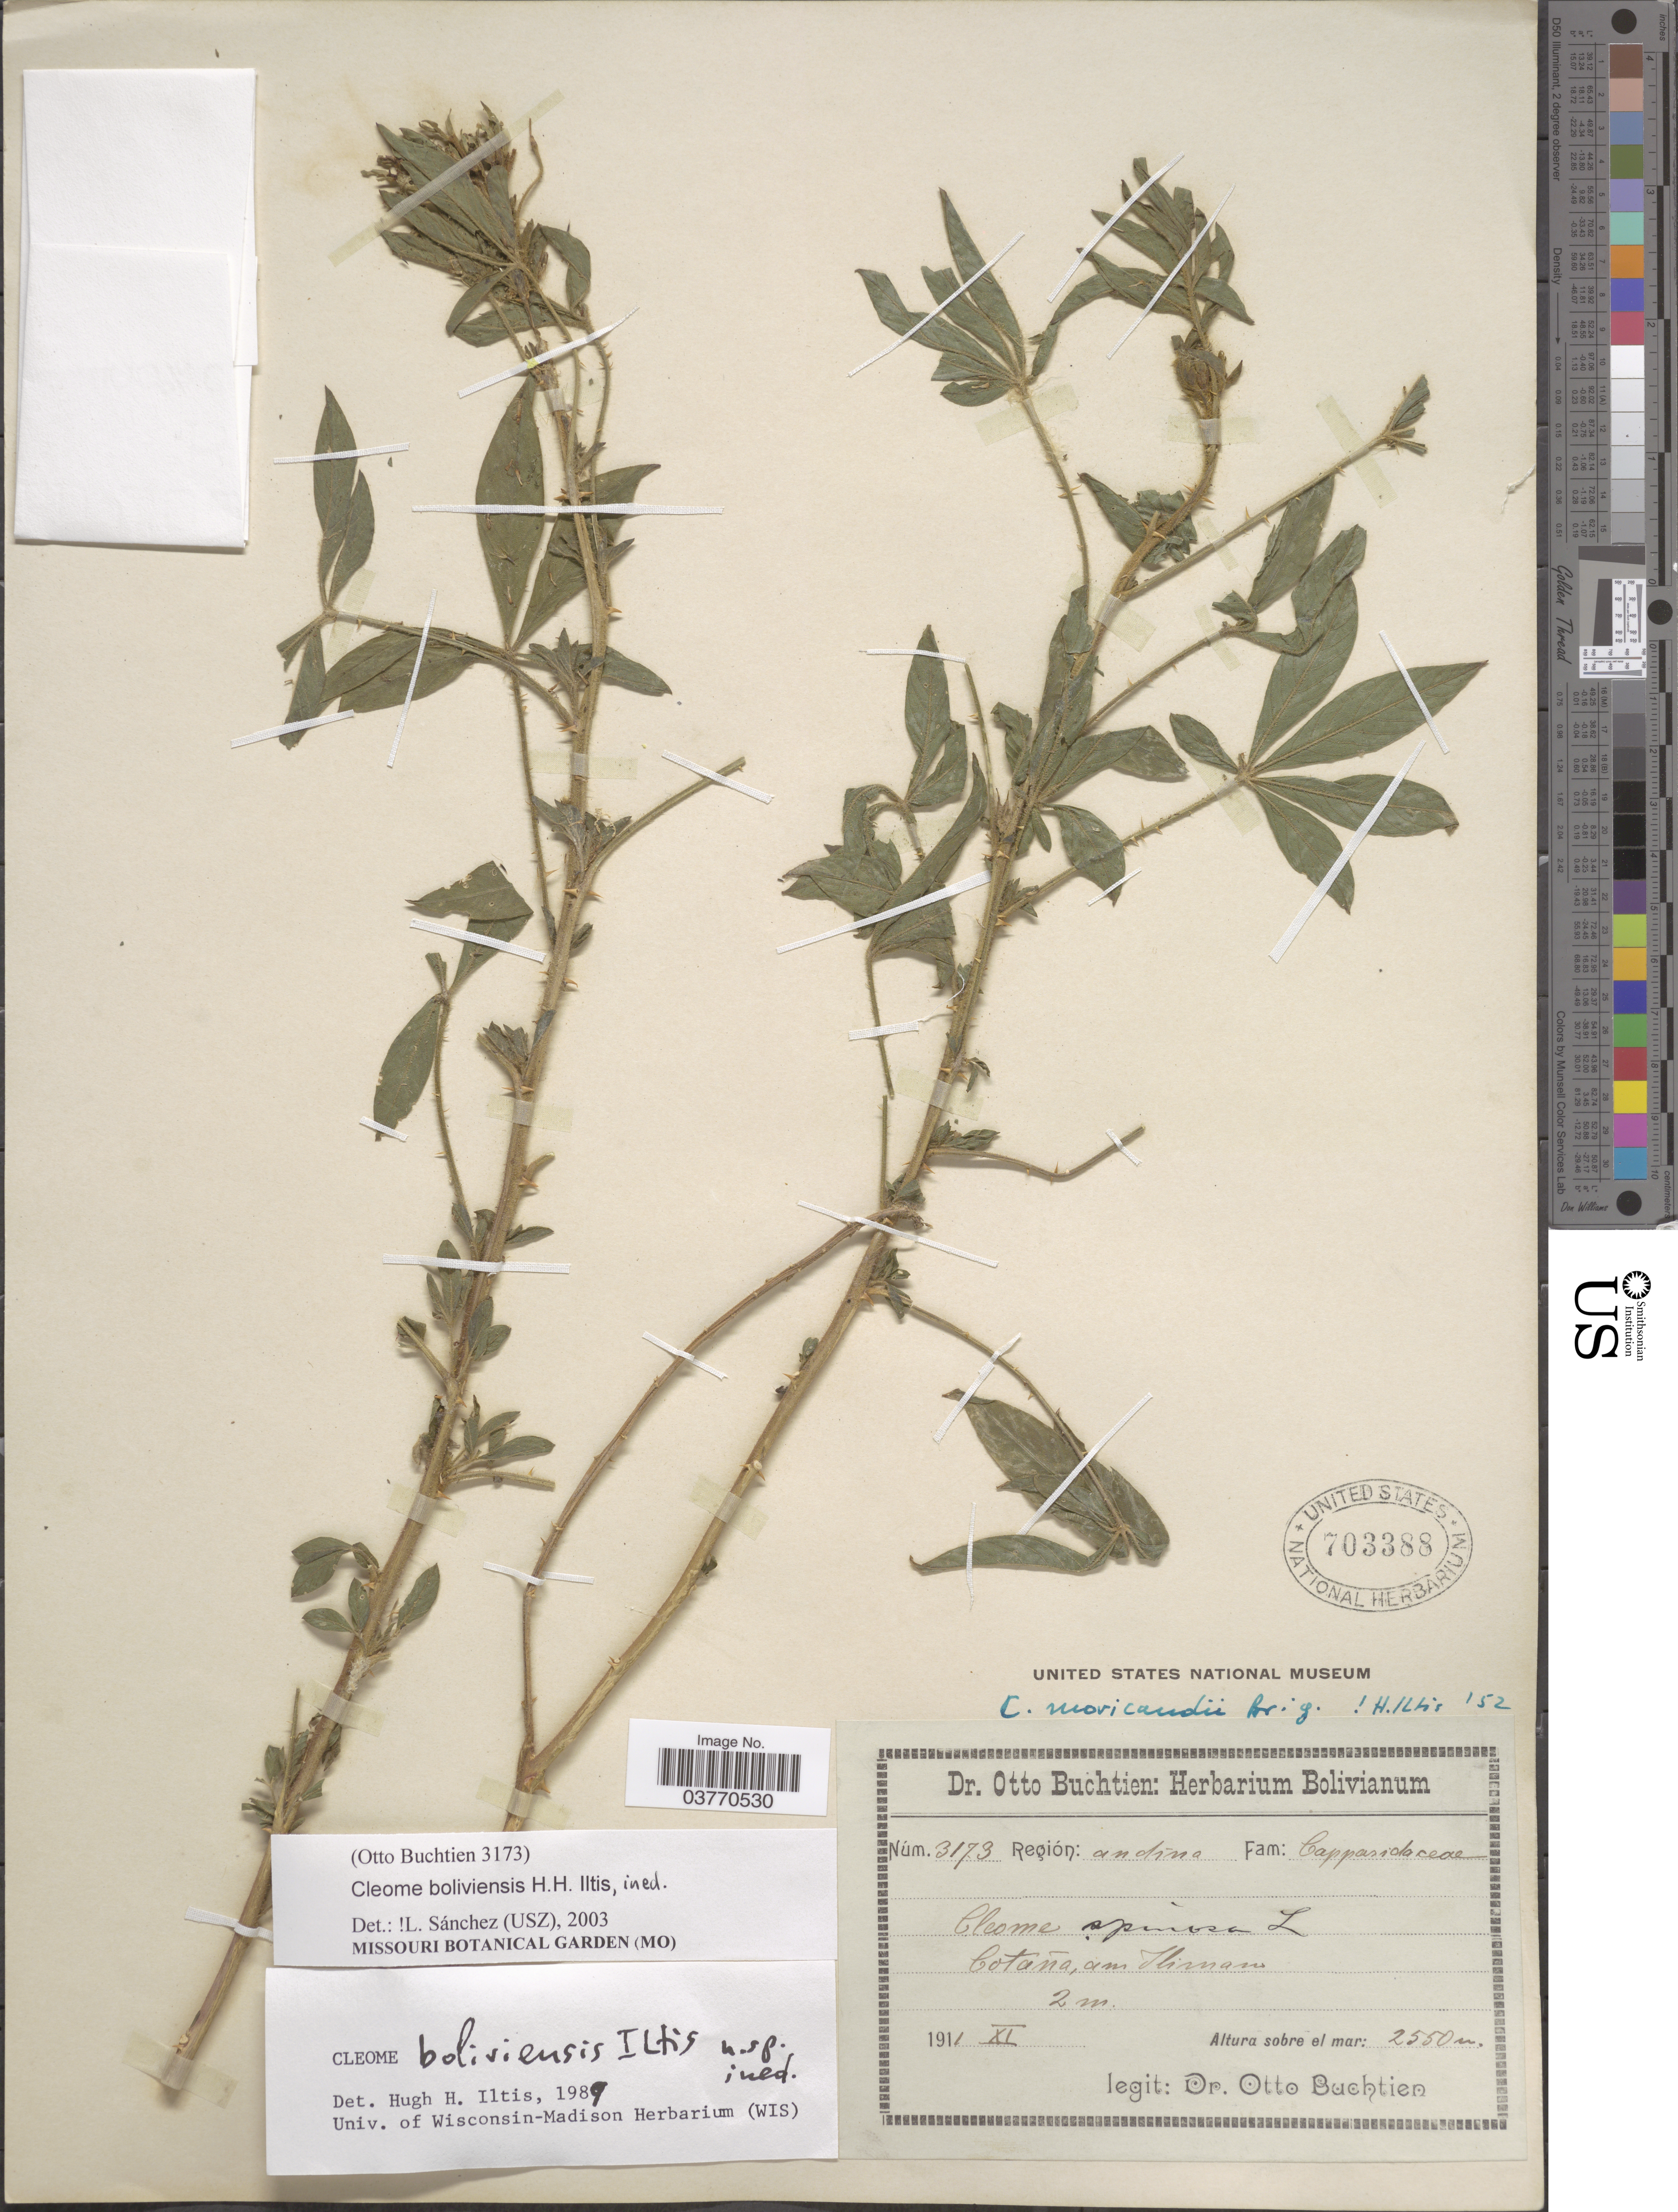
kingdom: Plantae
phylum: Tracheophyta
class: Magnoliopsida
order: Brassicales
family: Cleomaceae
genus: Tarenaya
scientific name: Tarenaya boliviensis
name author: (Iltis) Soares Neto & Roalson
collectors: O. Buchtien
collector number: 3173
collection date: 1911-11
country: Bolivia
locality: Región andina. Cotaña, am Ilimani.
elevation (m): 2550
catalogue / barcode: US 703388